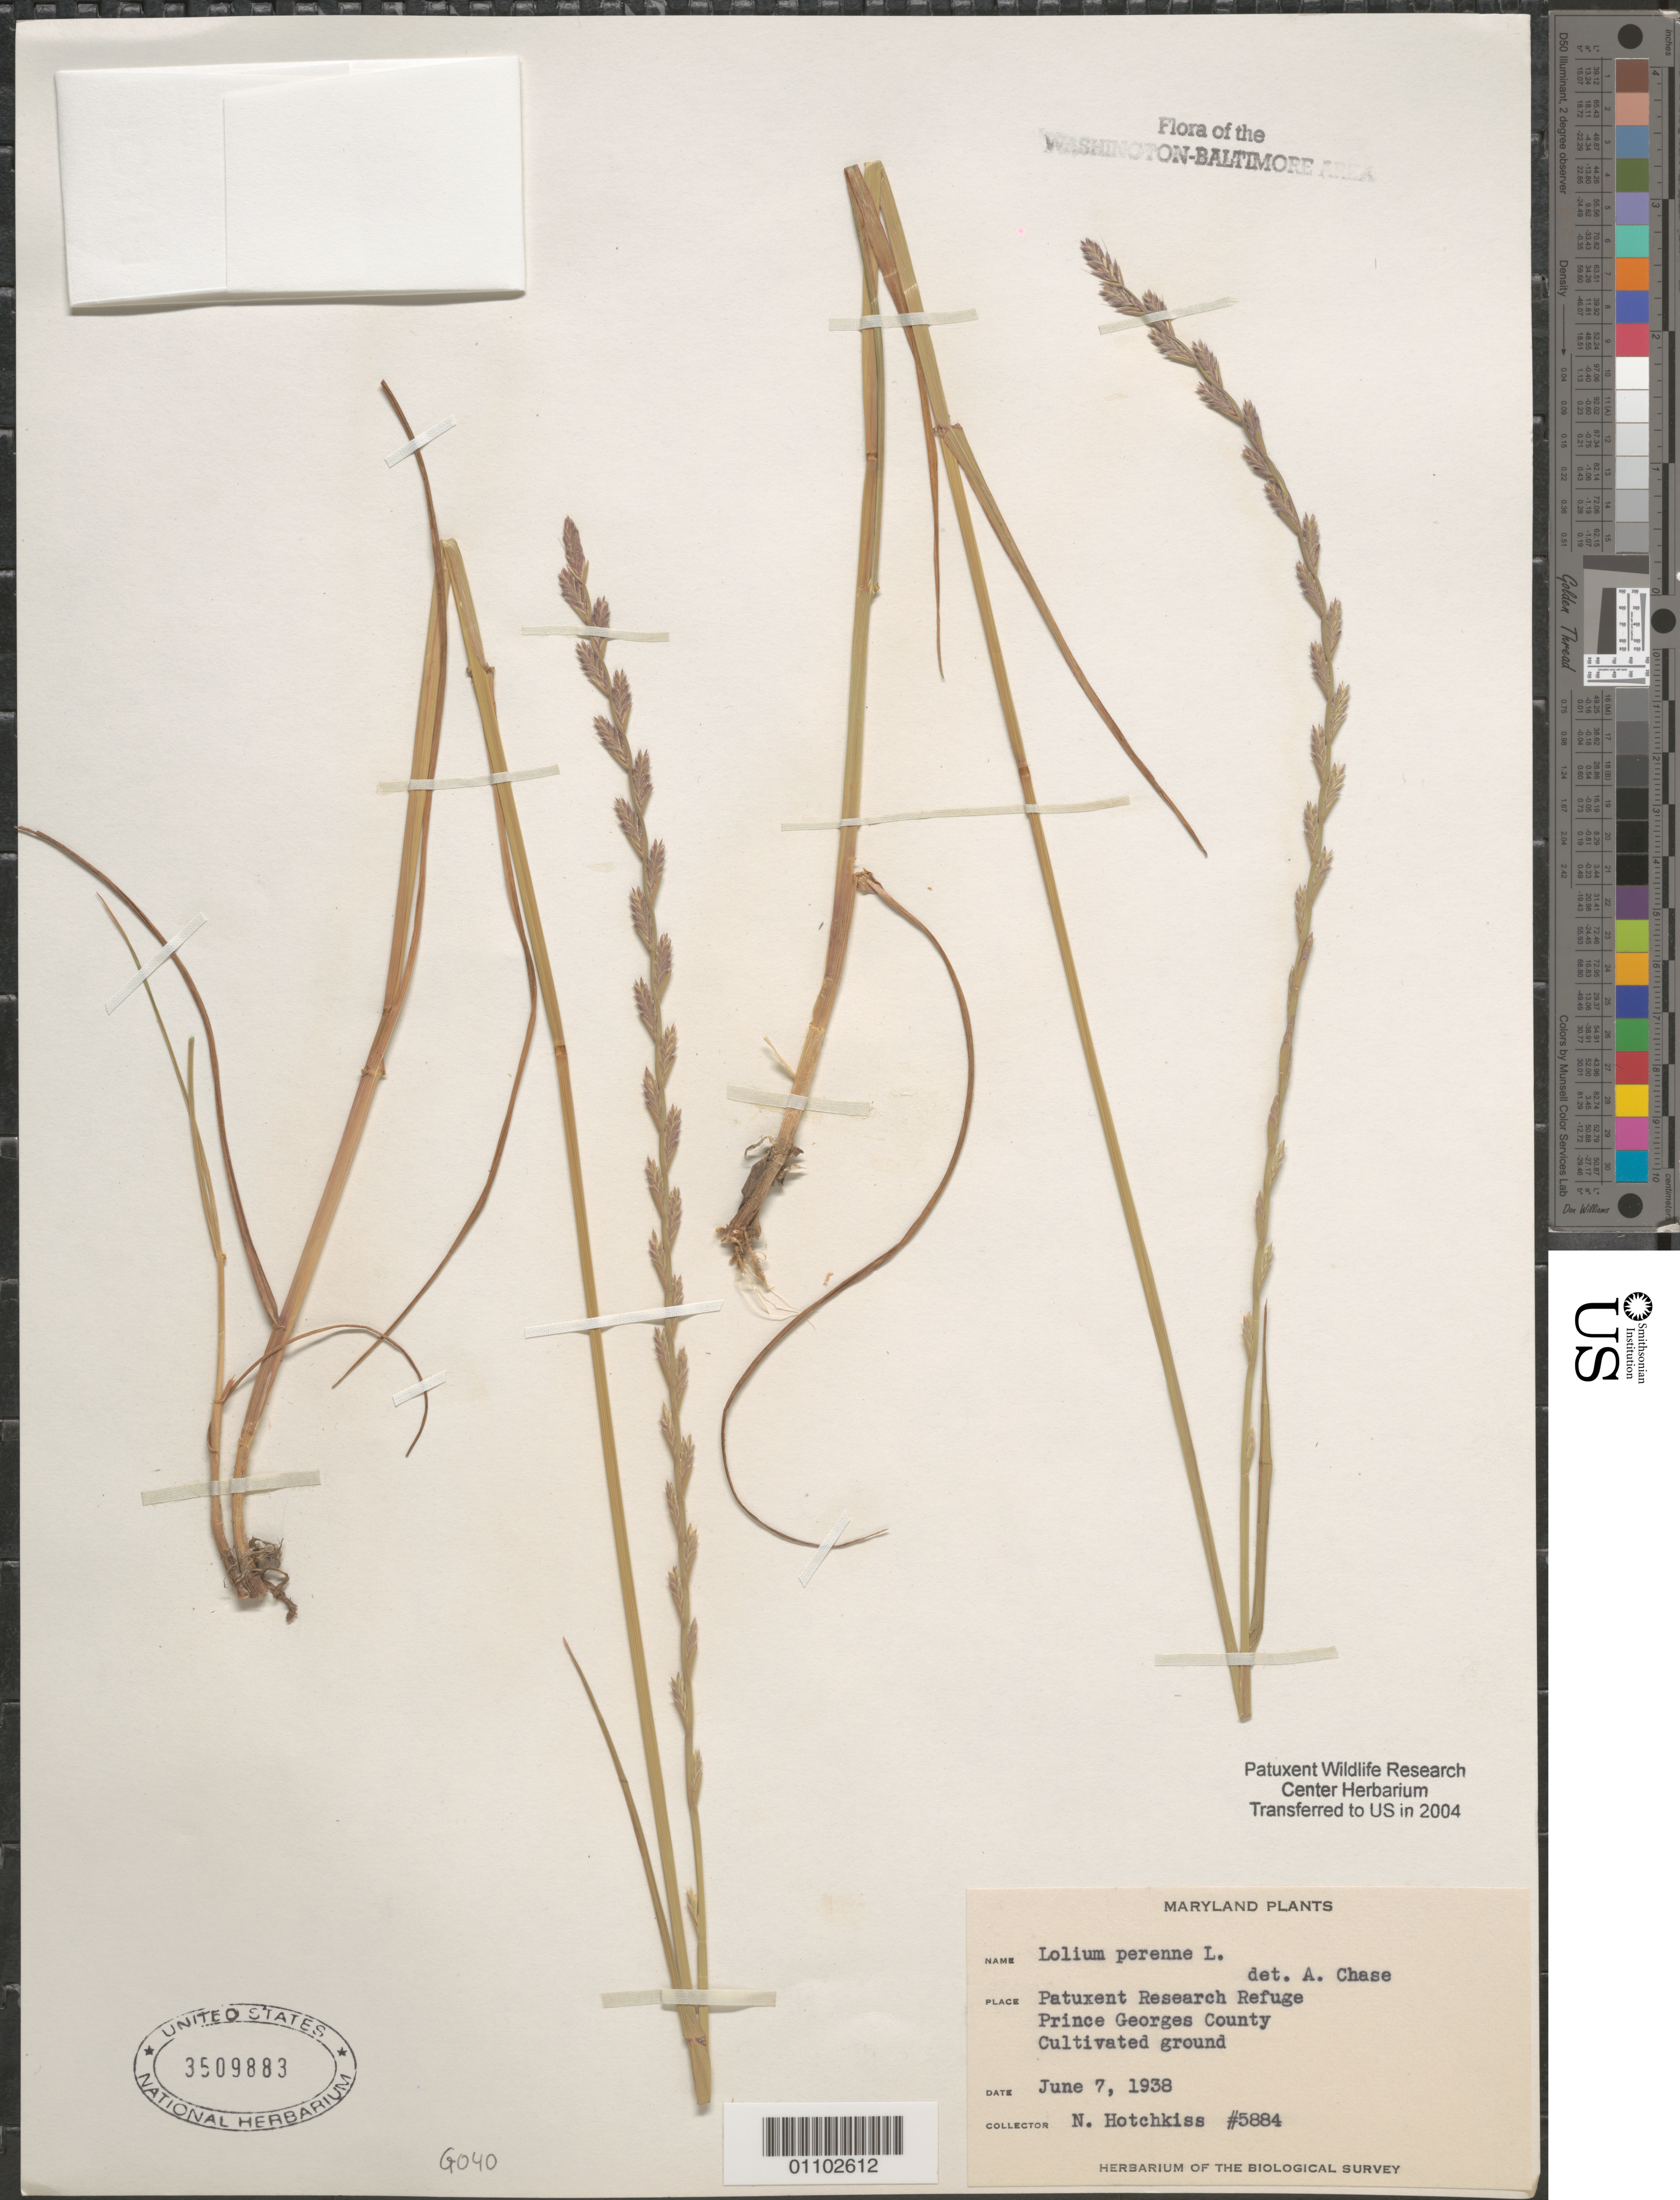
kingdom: Plantae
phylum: Tracheophyta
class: Liliopsida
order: Poales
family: Poaceae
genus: Lolium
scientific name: Lolium perenne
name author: L.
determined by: Chase, [M.] Agnes, (US)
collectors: N. Hotchkiss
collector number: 5884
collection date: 1938-06-07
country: United States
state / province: Maryland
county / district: Prince George's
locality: Patuxent Research Refuge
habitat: Cultivated ground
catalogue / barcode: US 3509883